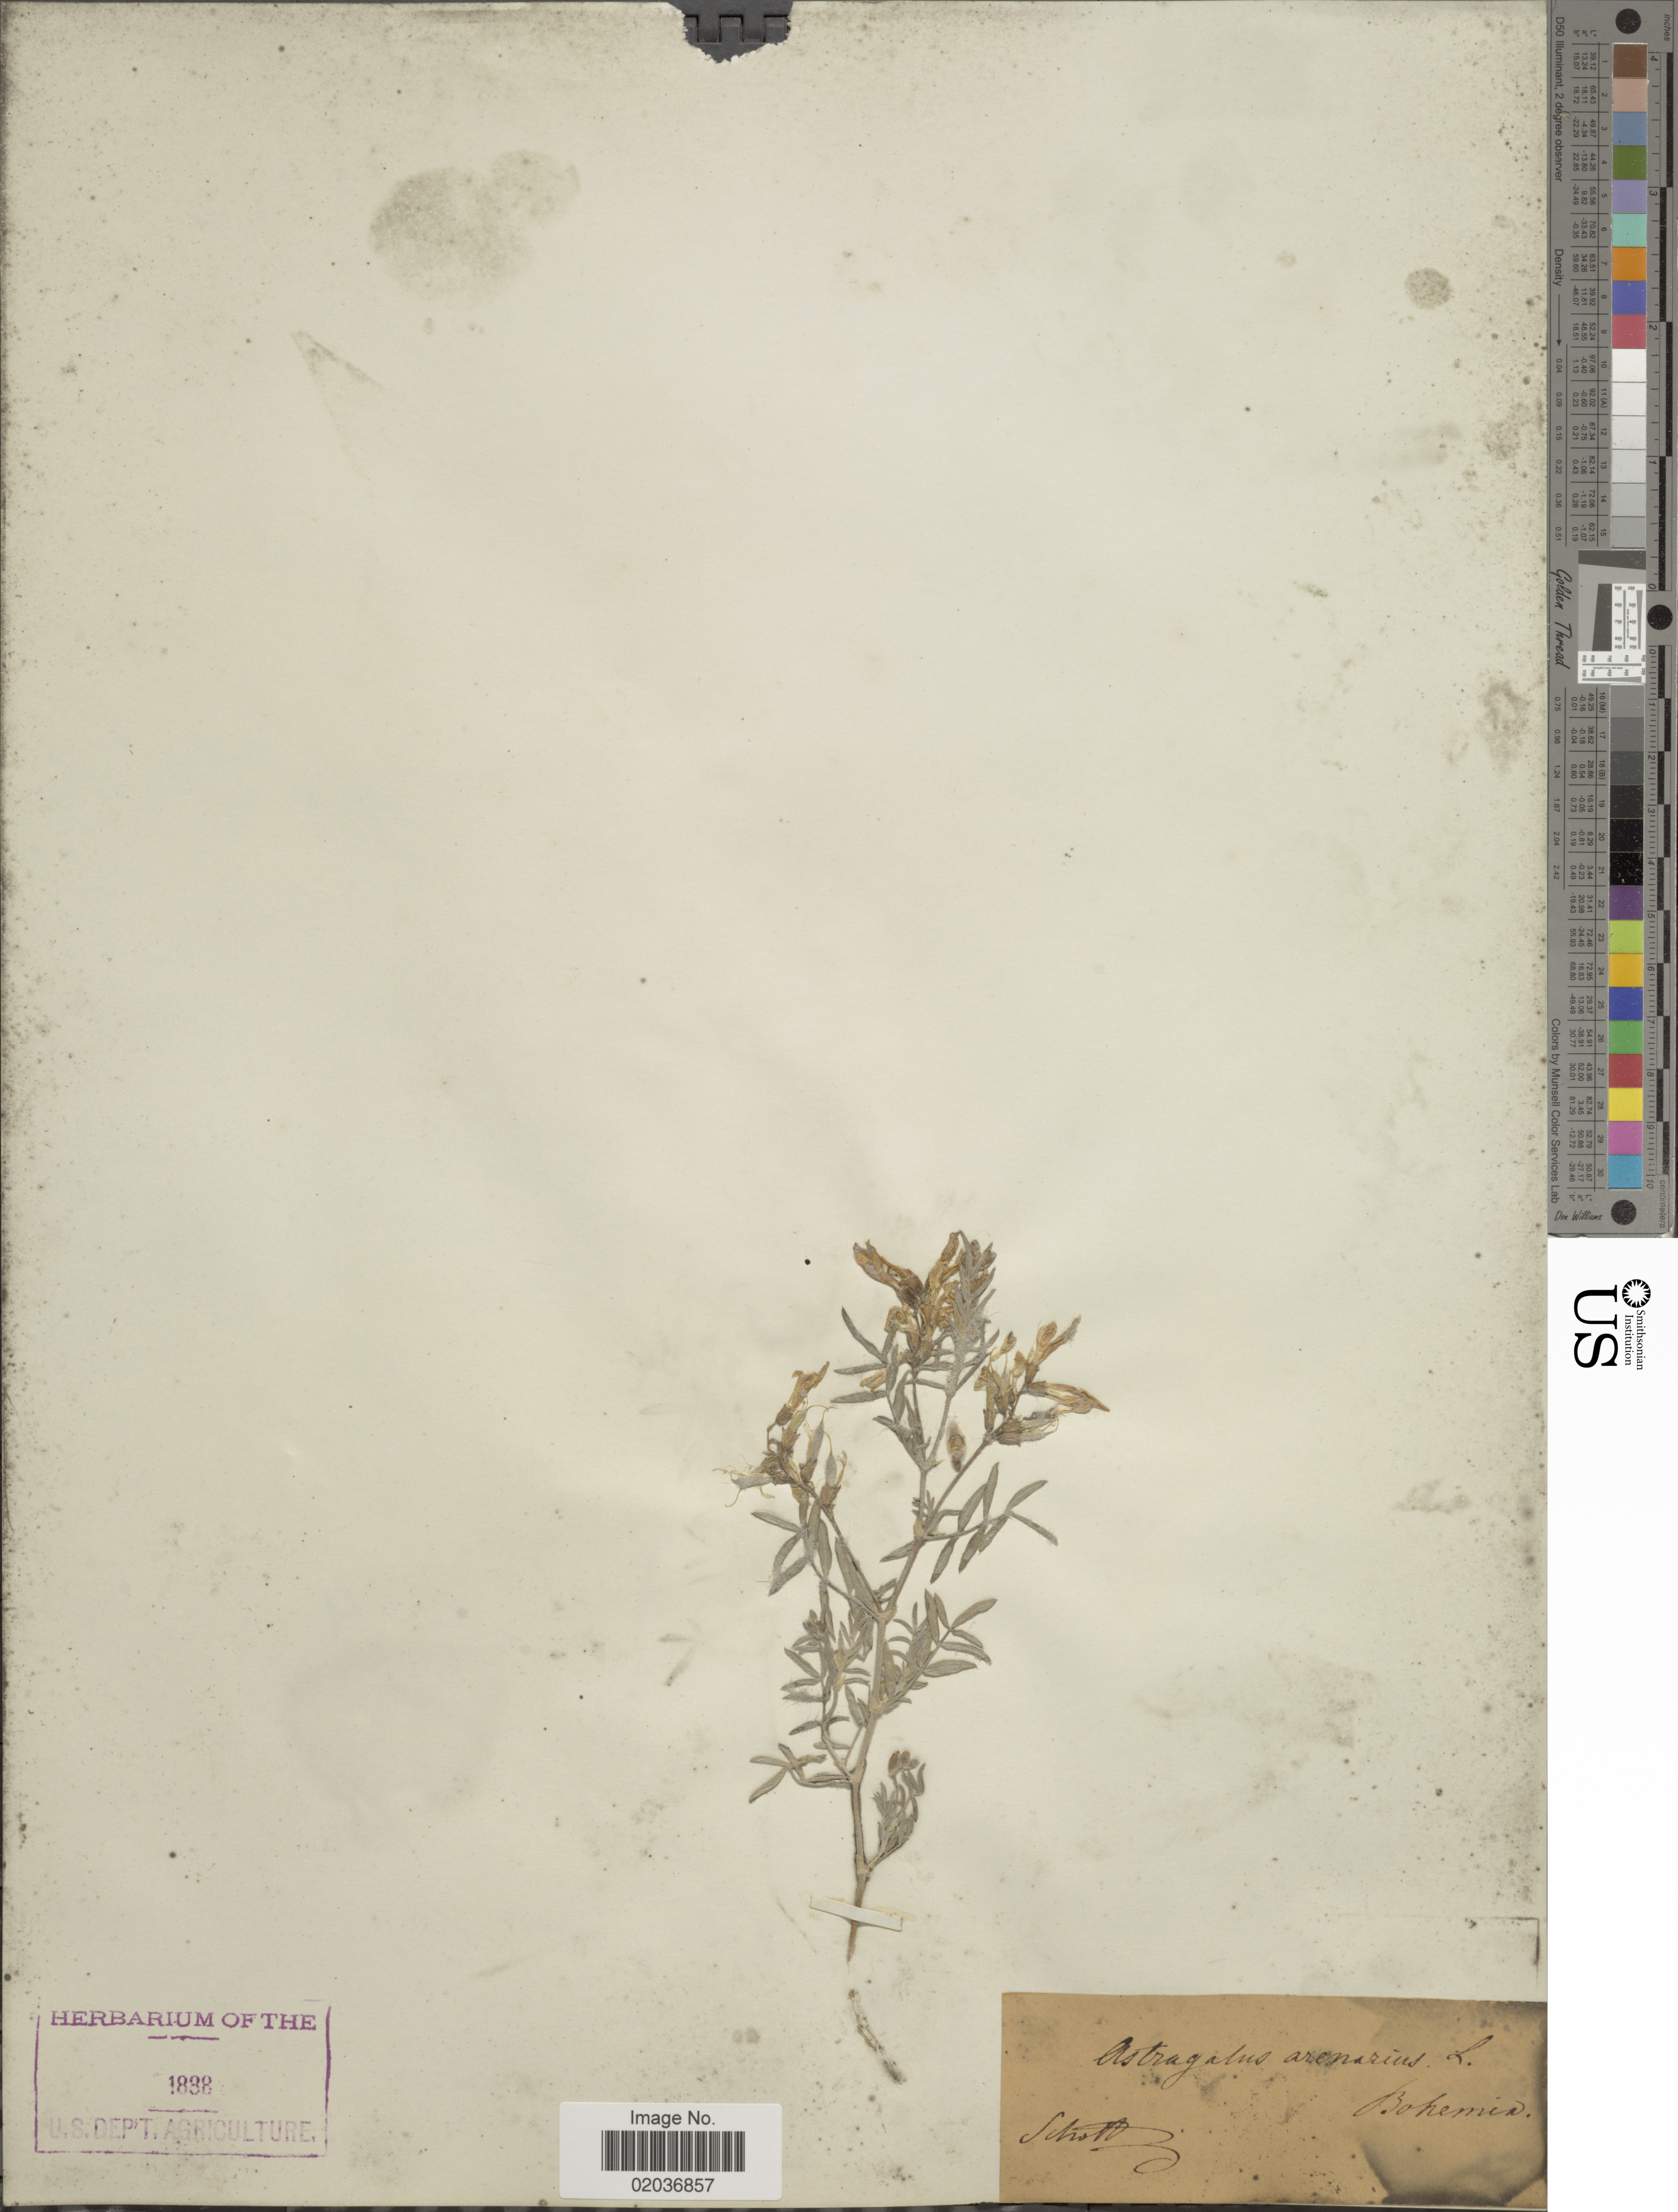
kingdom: Plantae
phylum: Tracheophyta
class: Magnoliopsida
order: Fabales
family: Fabaceae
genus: Astragalus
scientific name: Astragalus arenarius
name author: L.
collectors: Schott, --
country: Czechia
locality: Bohemia